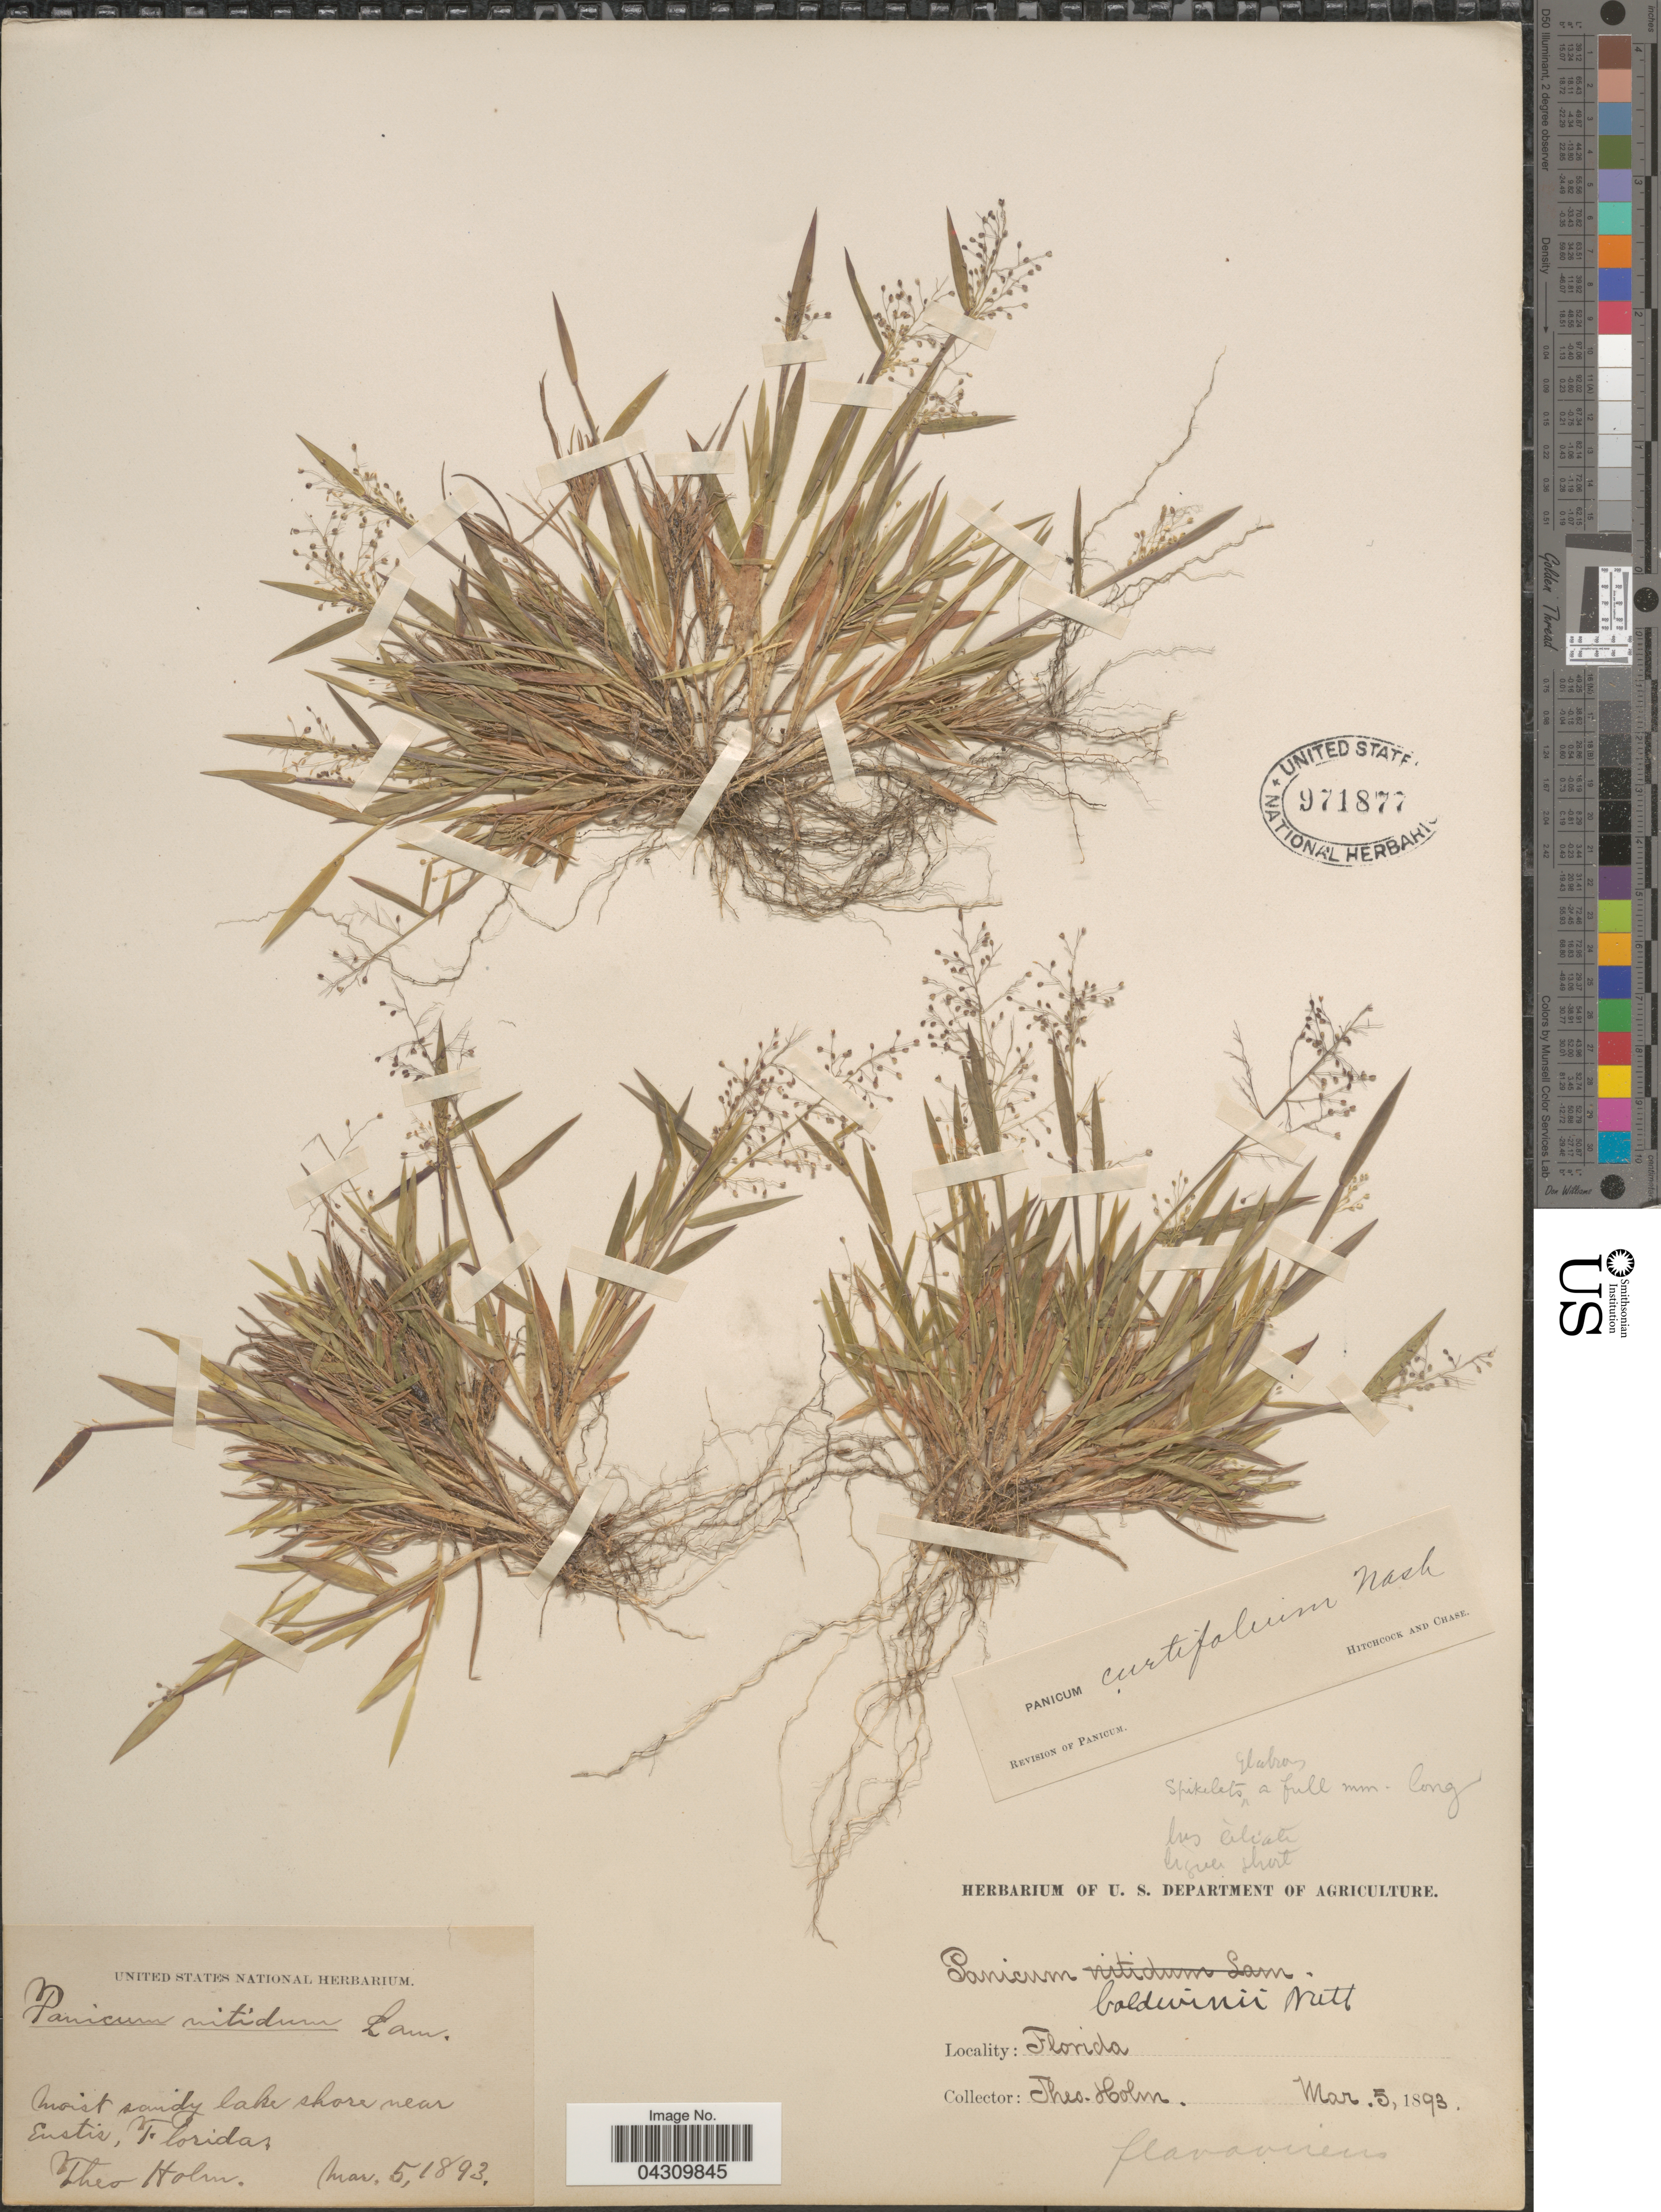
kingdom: Plantae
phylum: Tracheophyta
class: Liliopsida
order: Poales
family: Poaceae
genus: Dichanthelium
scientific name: Dichanthelium acuminatum var. acuminatum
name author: (Sw.) Gould & C.A. Clark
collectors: T. Holm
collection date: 1893-03-05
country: United States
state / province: Florida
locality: Moist sandy lake shore near Eustis.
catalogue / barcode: US 971877